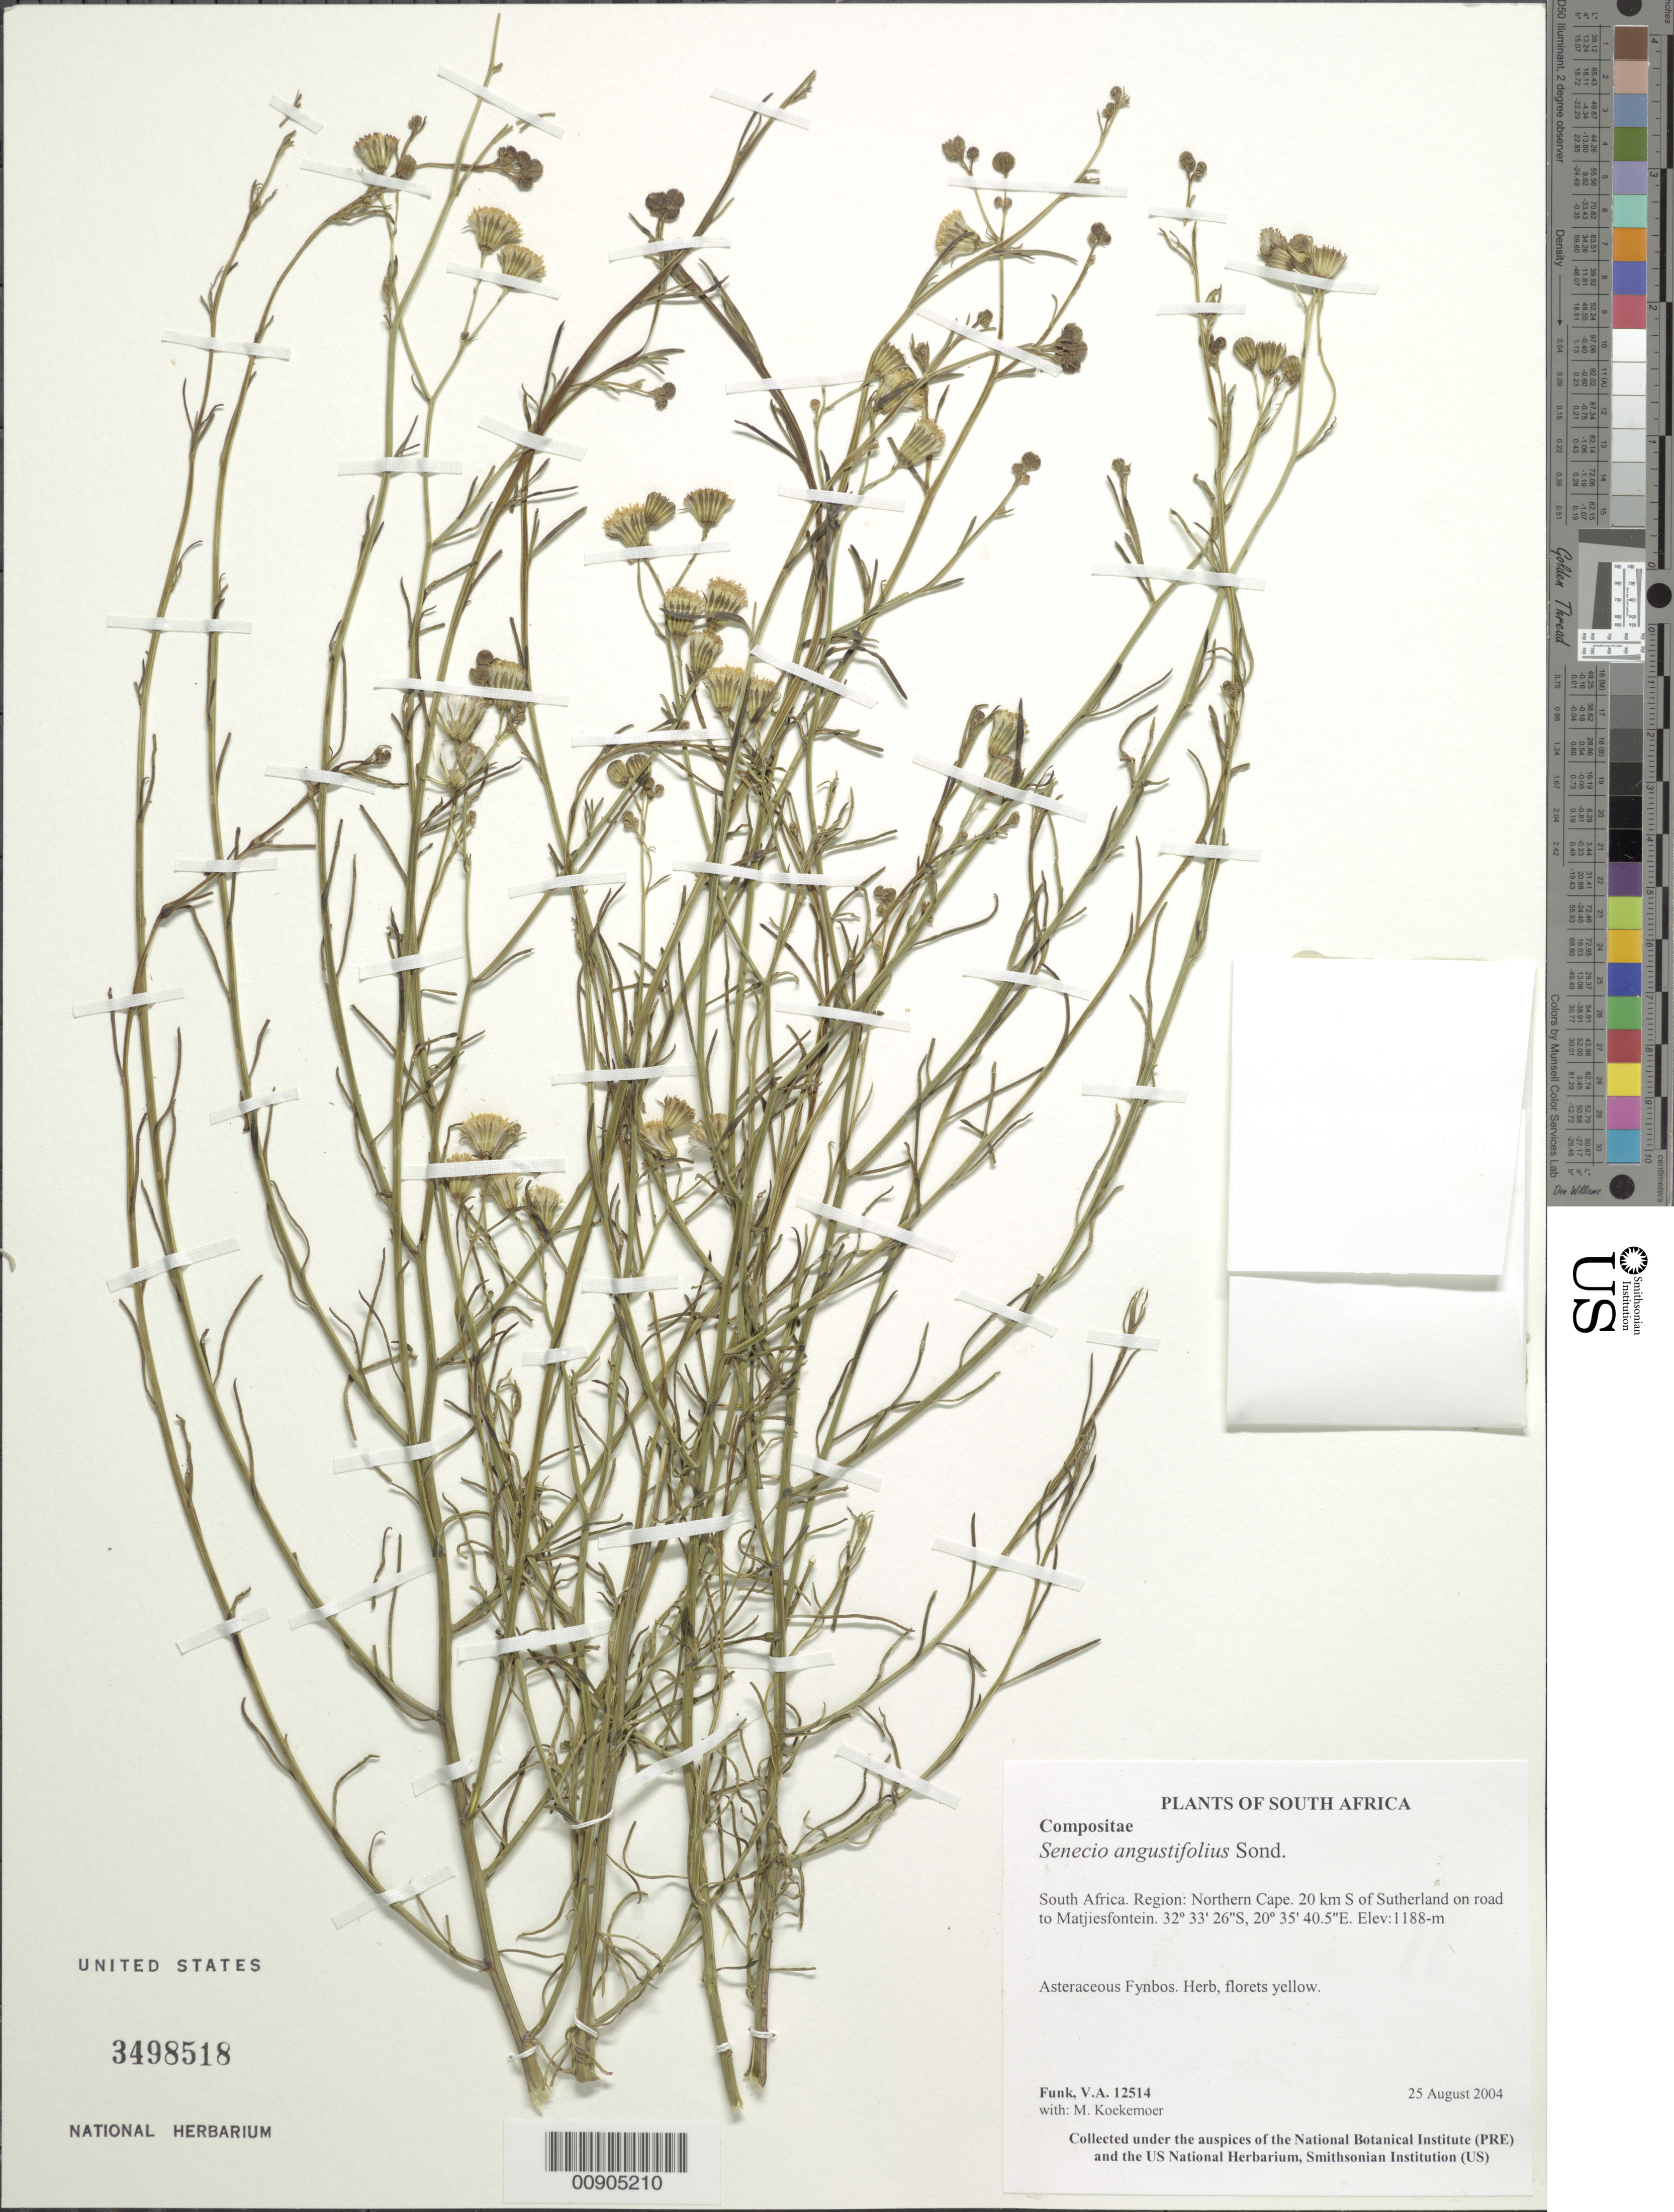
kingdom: Plantae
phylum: Tracheophyta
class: Magnoliopsida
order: Asterales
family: Asteraceae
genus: Senecio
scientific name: Senecio angustifolius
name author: (Thunb.) Willd.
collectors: V. Funk & M. Koekemoer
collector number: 12514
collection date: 2004-08-25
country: South Africa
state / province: Northern Cape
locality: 20 km S of Sutherland, on road to Matjiesfontein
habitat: Asteraceous fynbos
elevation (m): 1188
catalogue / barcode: US 3498518